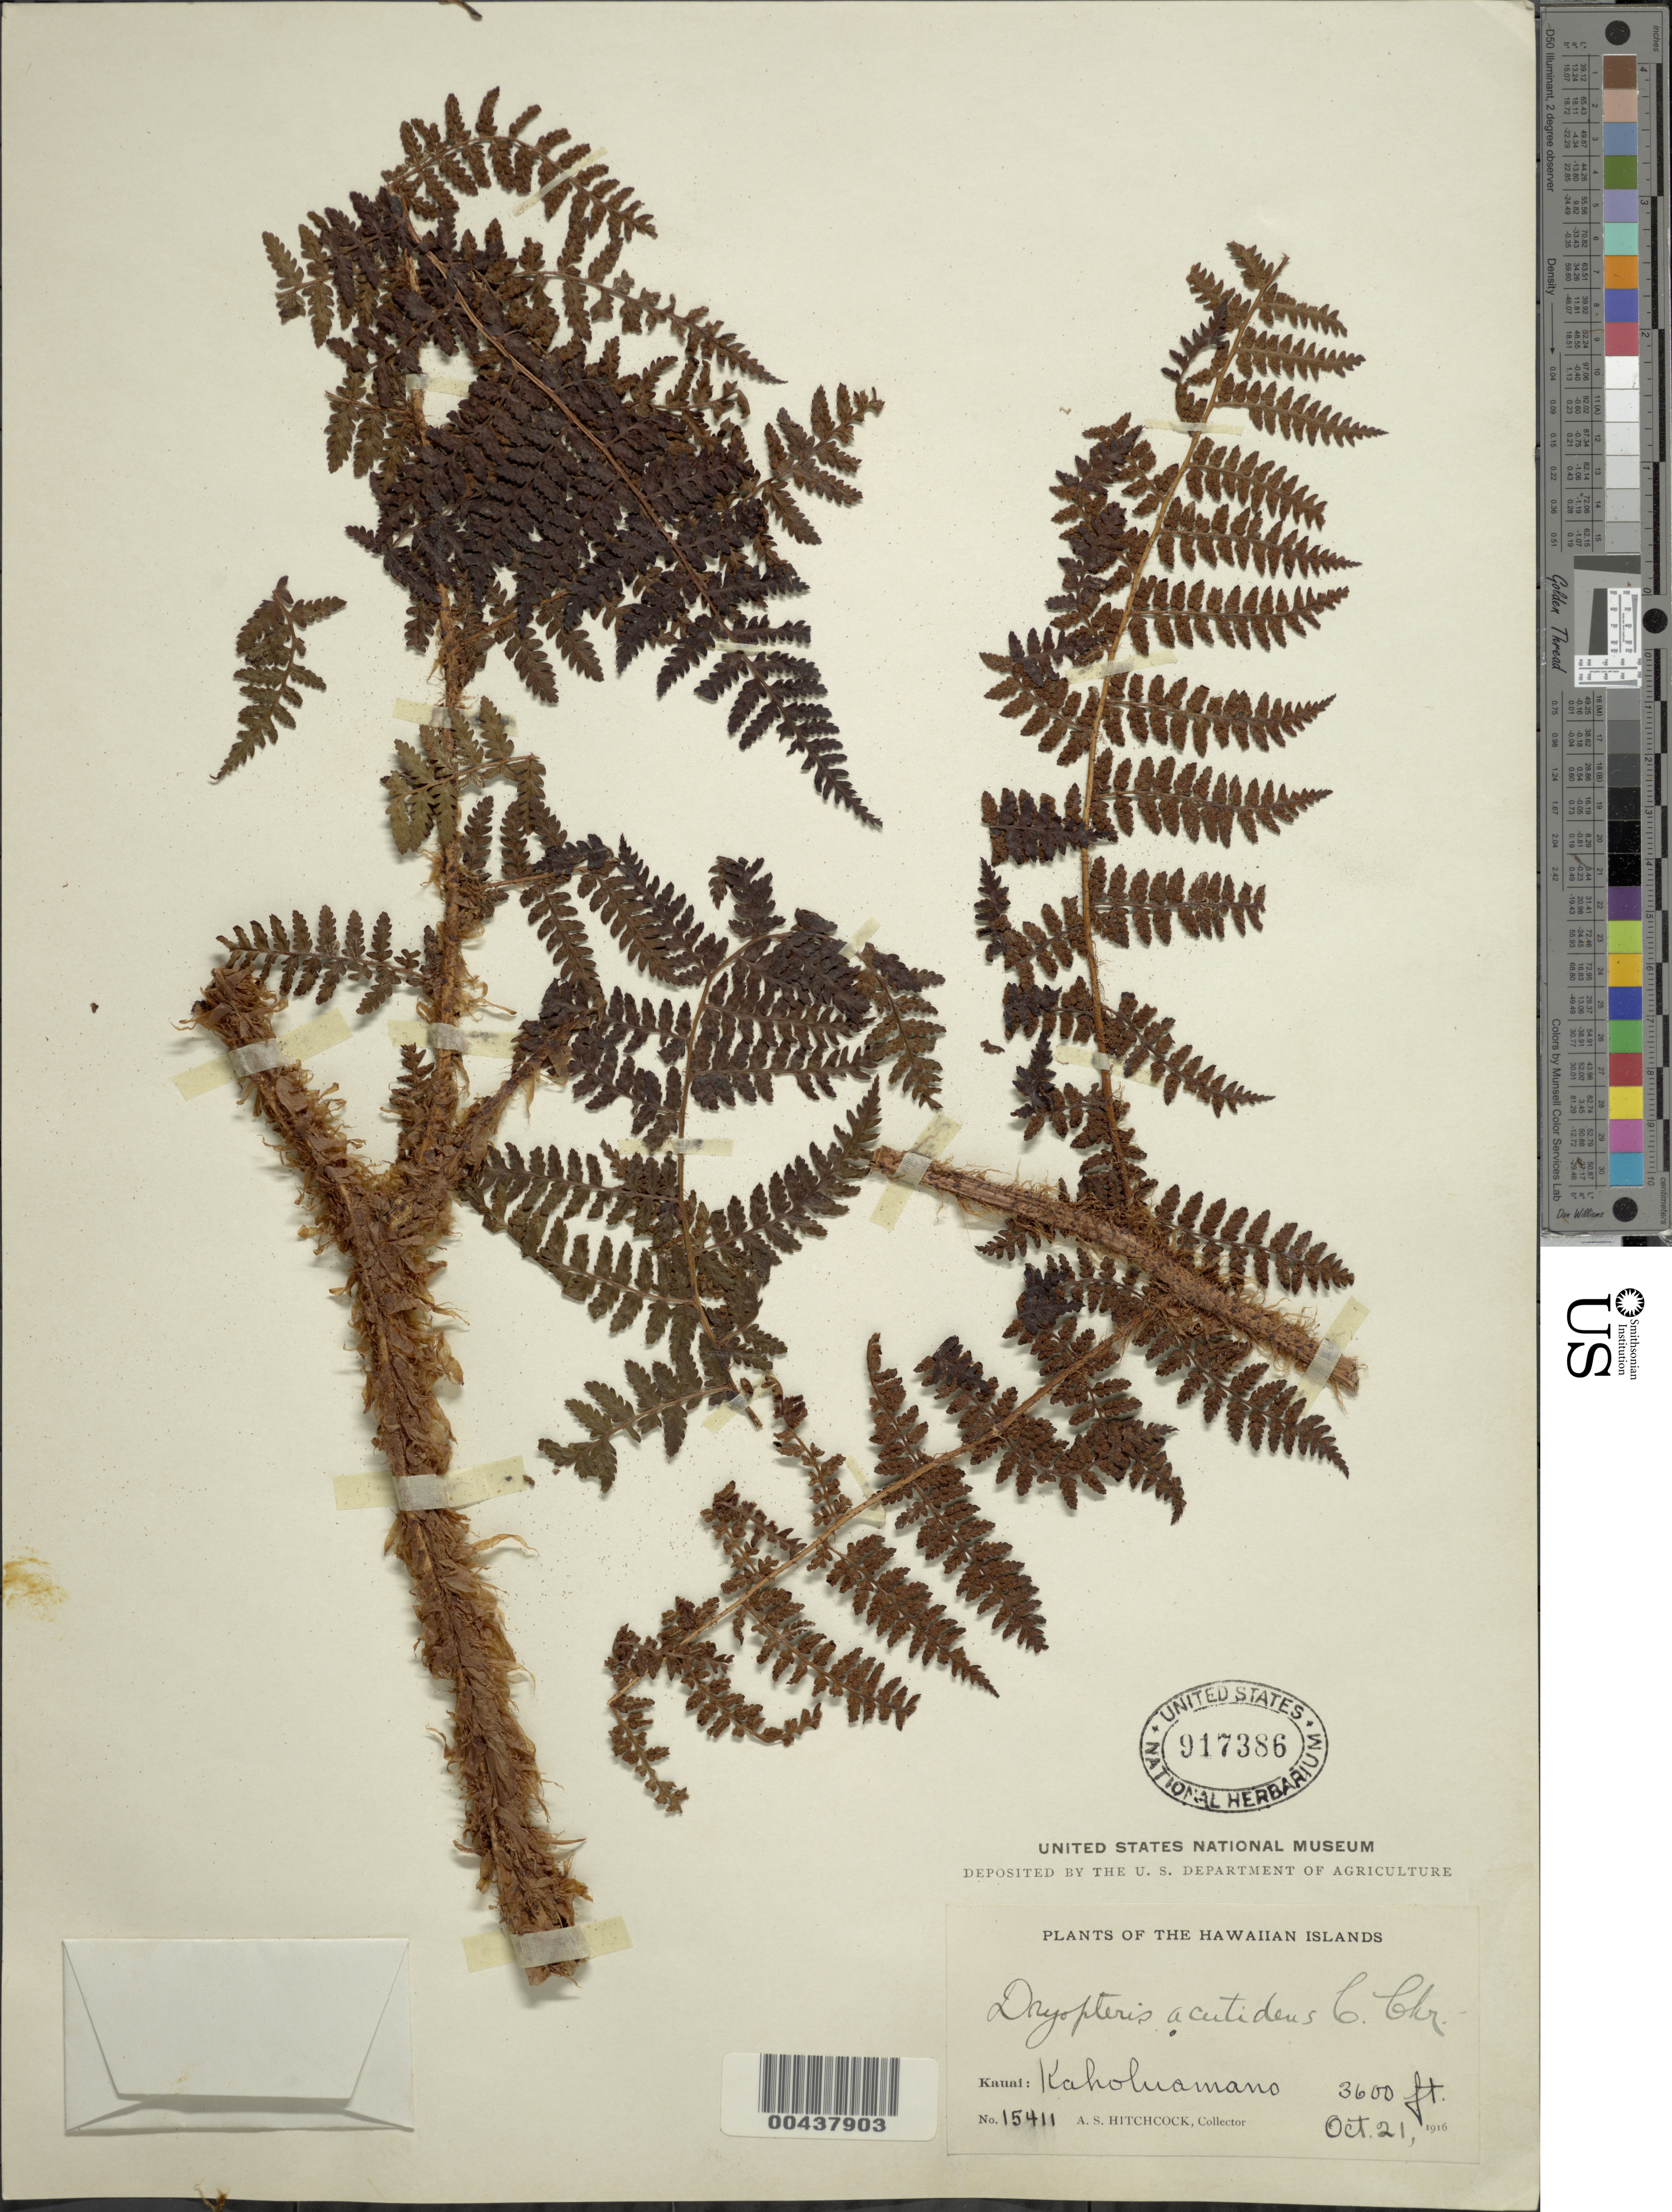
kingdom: Plantae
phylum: Tracheophyta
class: Polypodiopsida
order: Polypodiales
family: Dryopteridaceae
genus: Dryopteris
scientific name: Dryopteris sp.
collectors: A. S. Hitchcock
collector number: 15411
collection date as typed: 21 Oct 1916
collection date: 1916-10-21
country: United States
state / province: Hawaii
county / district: Kauai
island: Kaua'i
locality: Kaholuamano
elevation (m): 10973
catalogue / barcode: US 917386